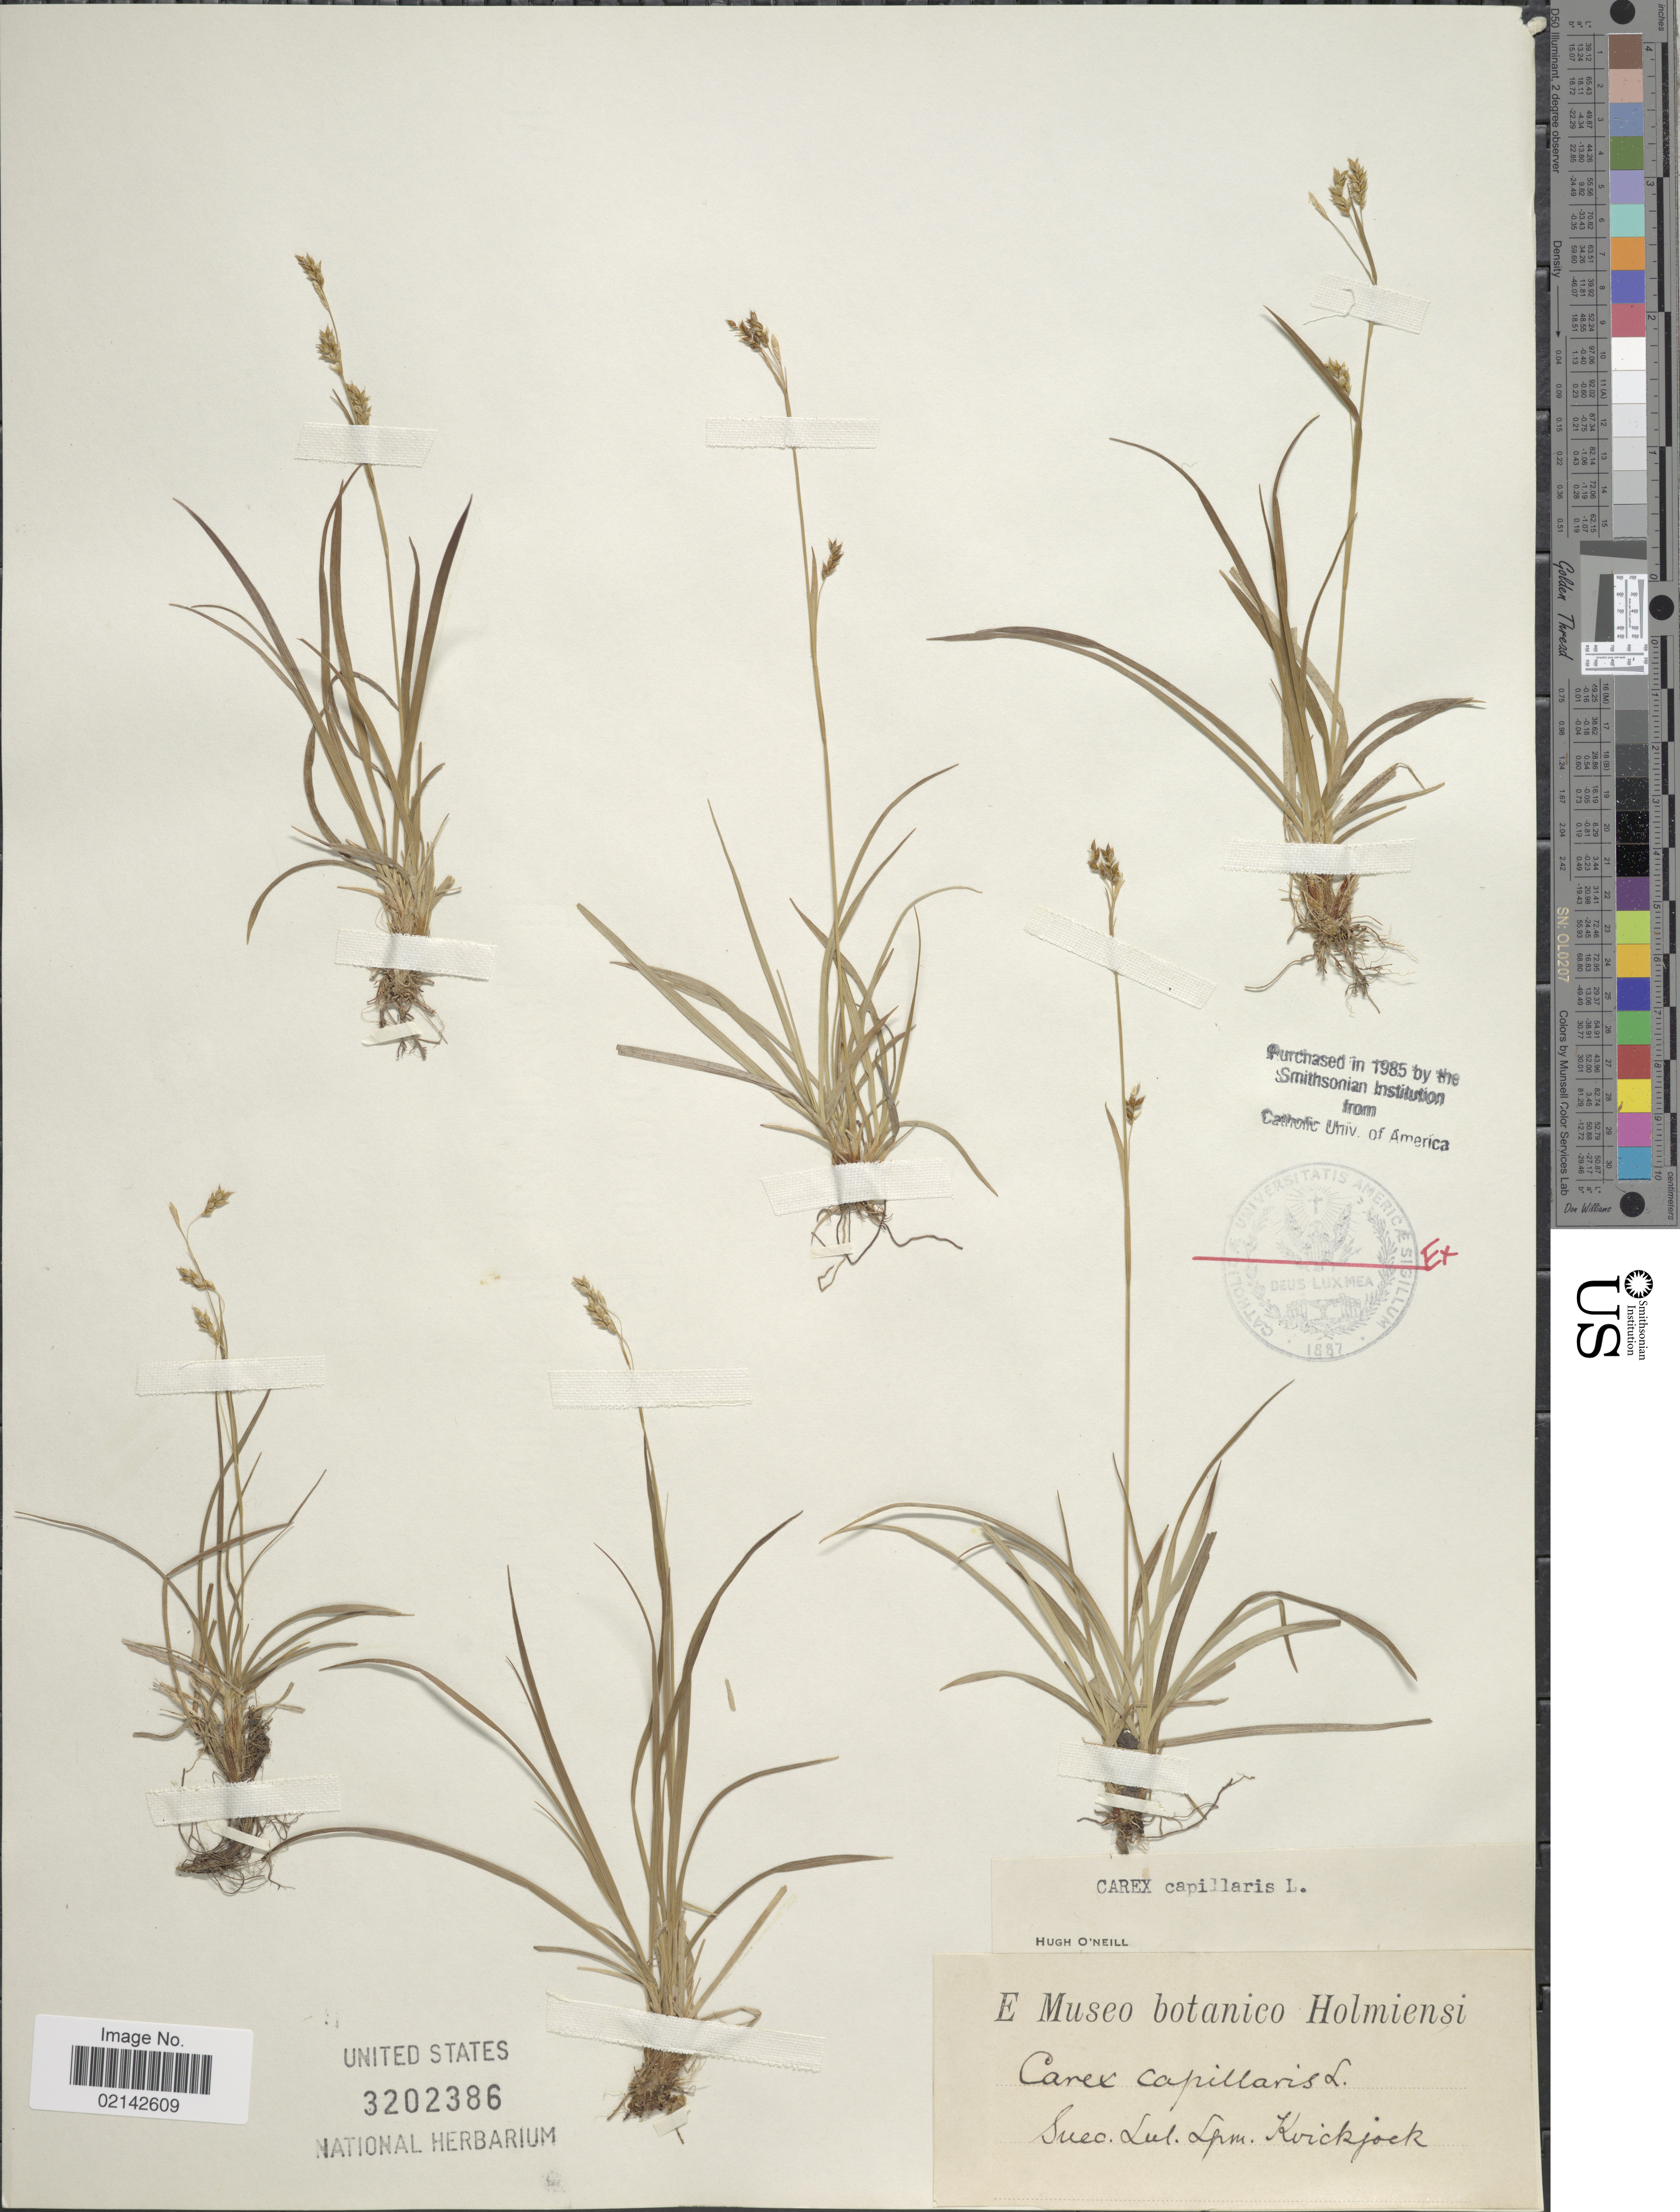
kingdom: Plantae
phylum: Tracheophyta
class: Liliopsida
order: Poales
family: Cyperaceae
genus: Carex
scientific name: Carex capillaris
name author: L.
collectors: ex Museo botan. Holmiensi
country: Sweden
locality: Suec. Lul. Lpm. Kvickjock. [unsure placement]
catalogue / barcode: US 3202386